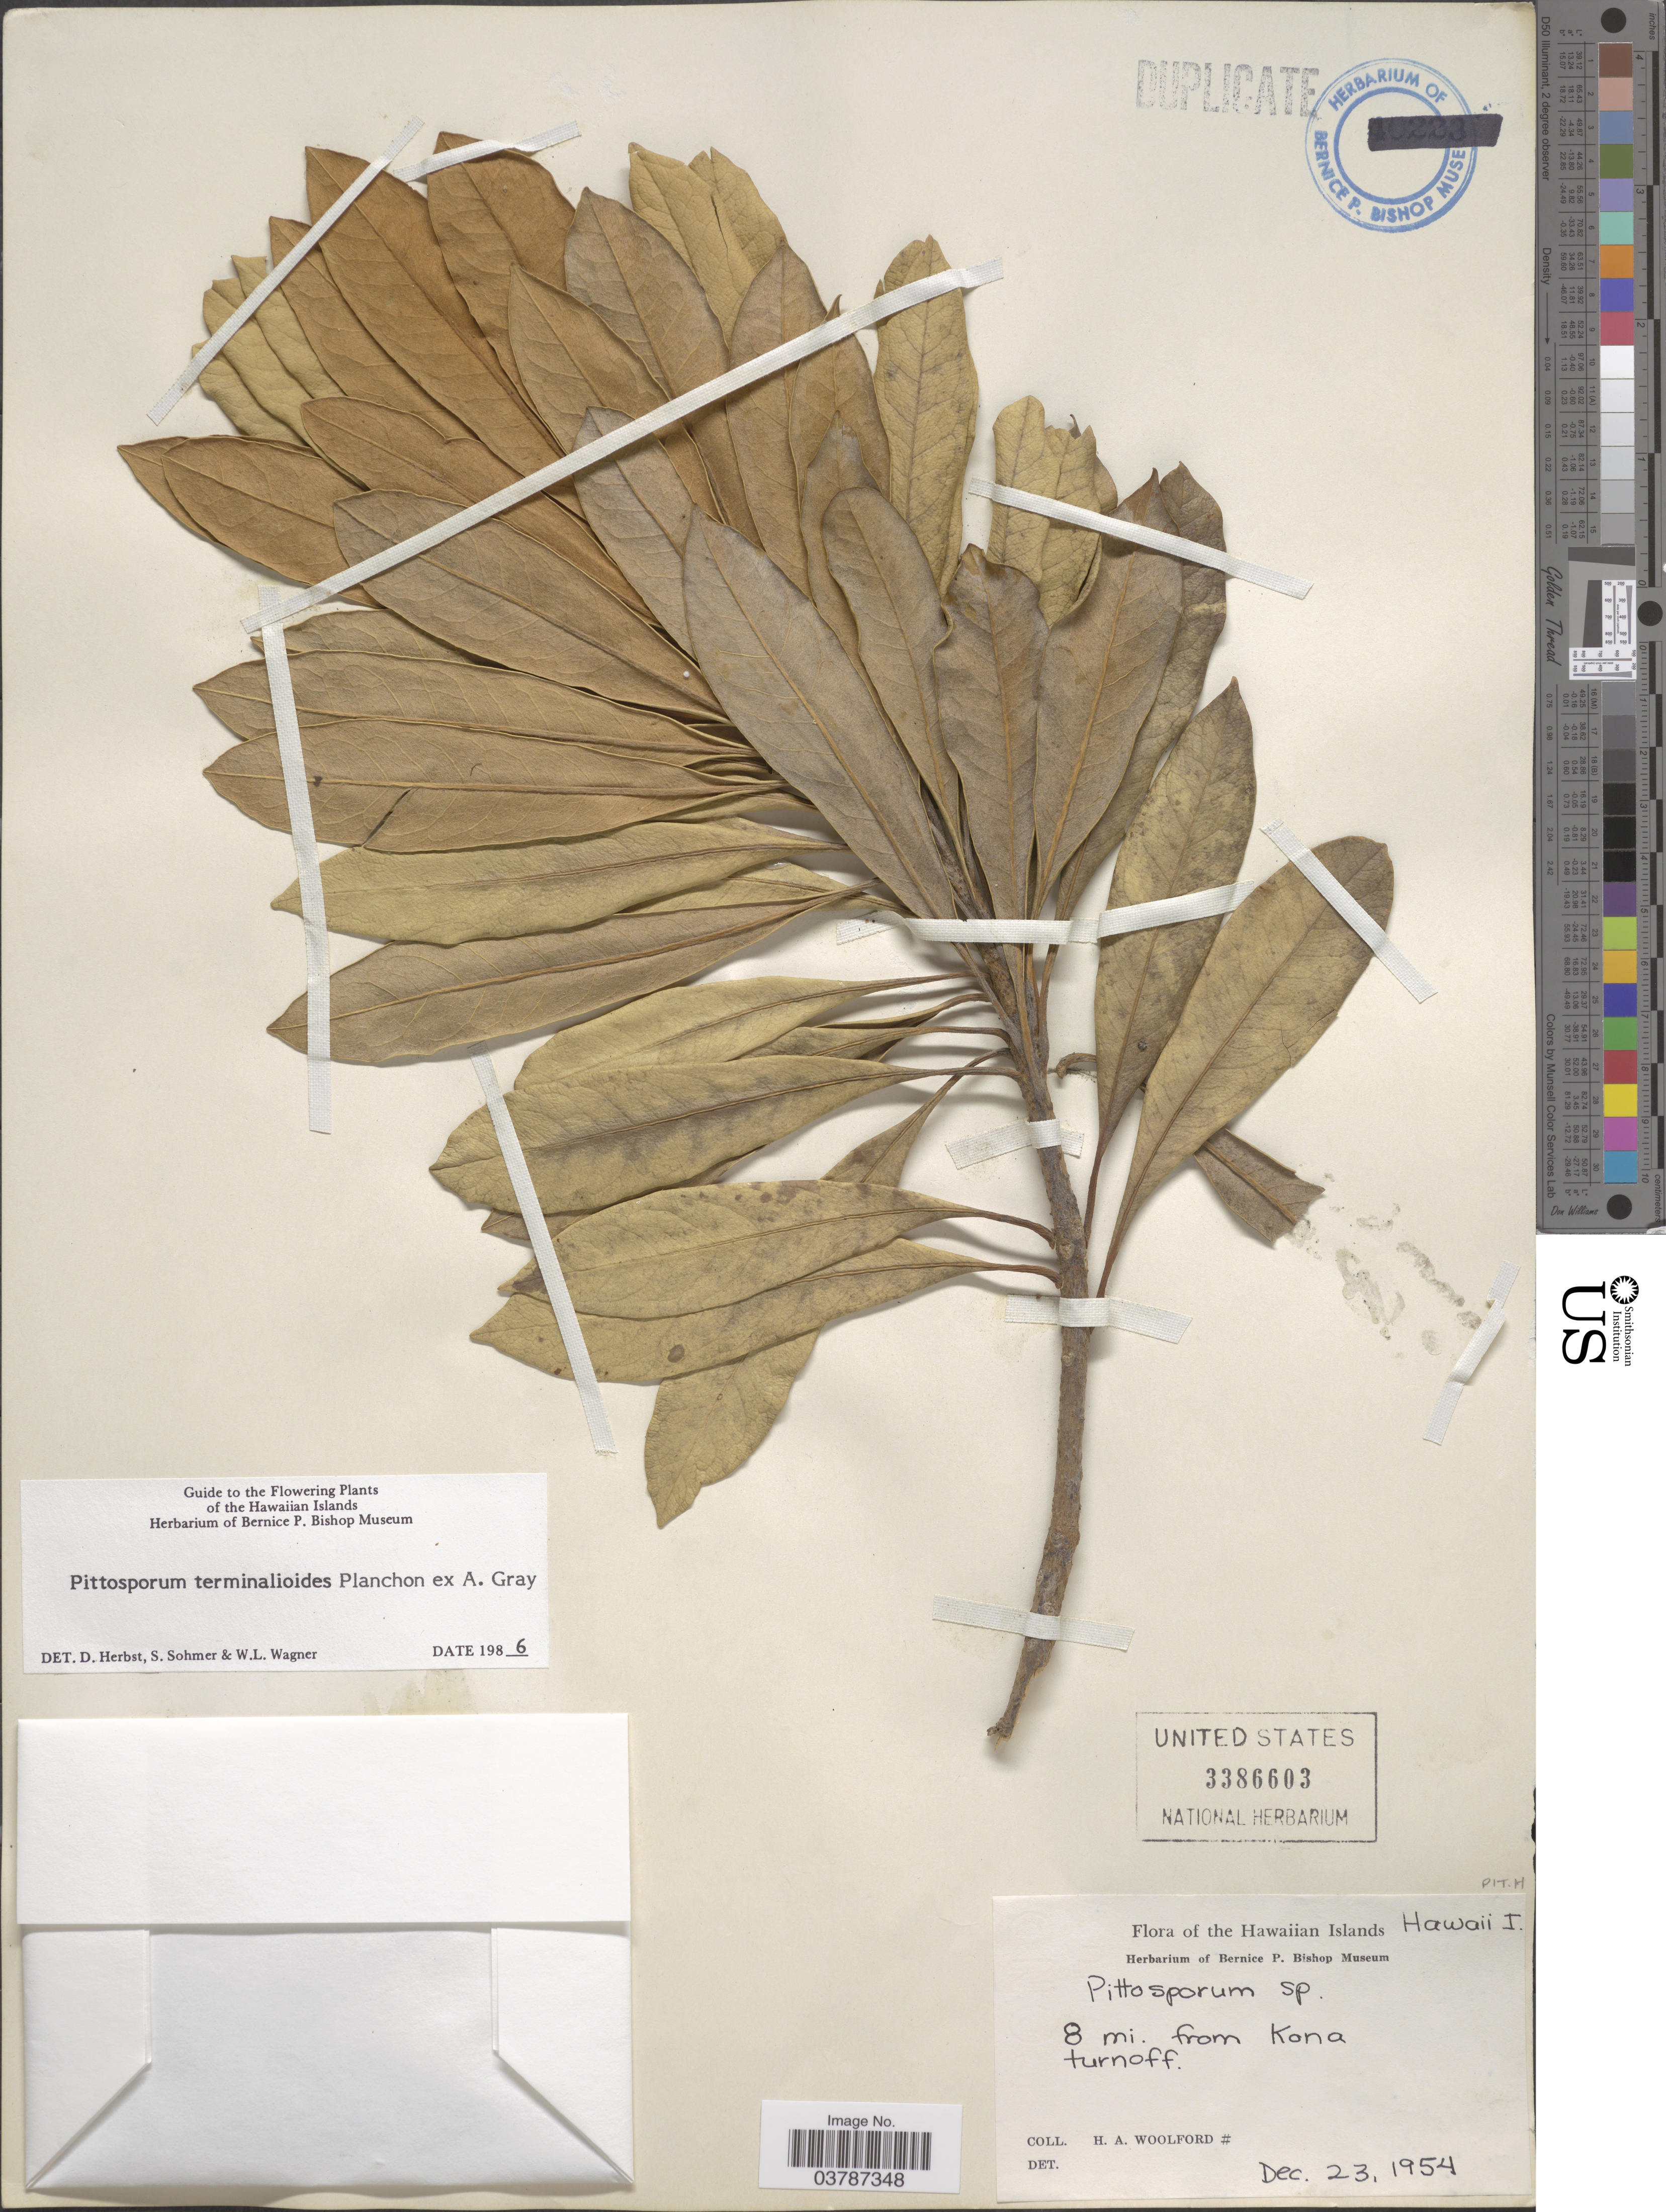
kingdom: Plantae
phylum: Tracheophyta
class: Magnoliopsida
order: Apiales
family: Pittosporaceae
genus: Pittosporum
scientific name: Pittosporum terminalioides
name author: Planch. ex A. Gray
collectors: H. Woolford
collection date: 1954-12-23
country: United States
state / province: Hawaii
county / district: Hawaii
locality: Hawaiian Islands. Hawaii I. 8 mi. from Kona turnoff.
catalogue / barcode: US 3386603